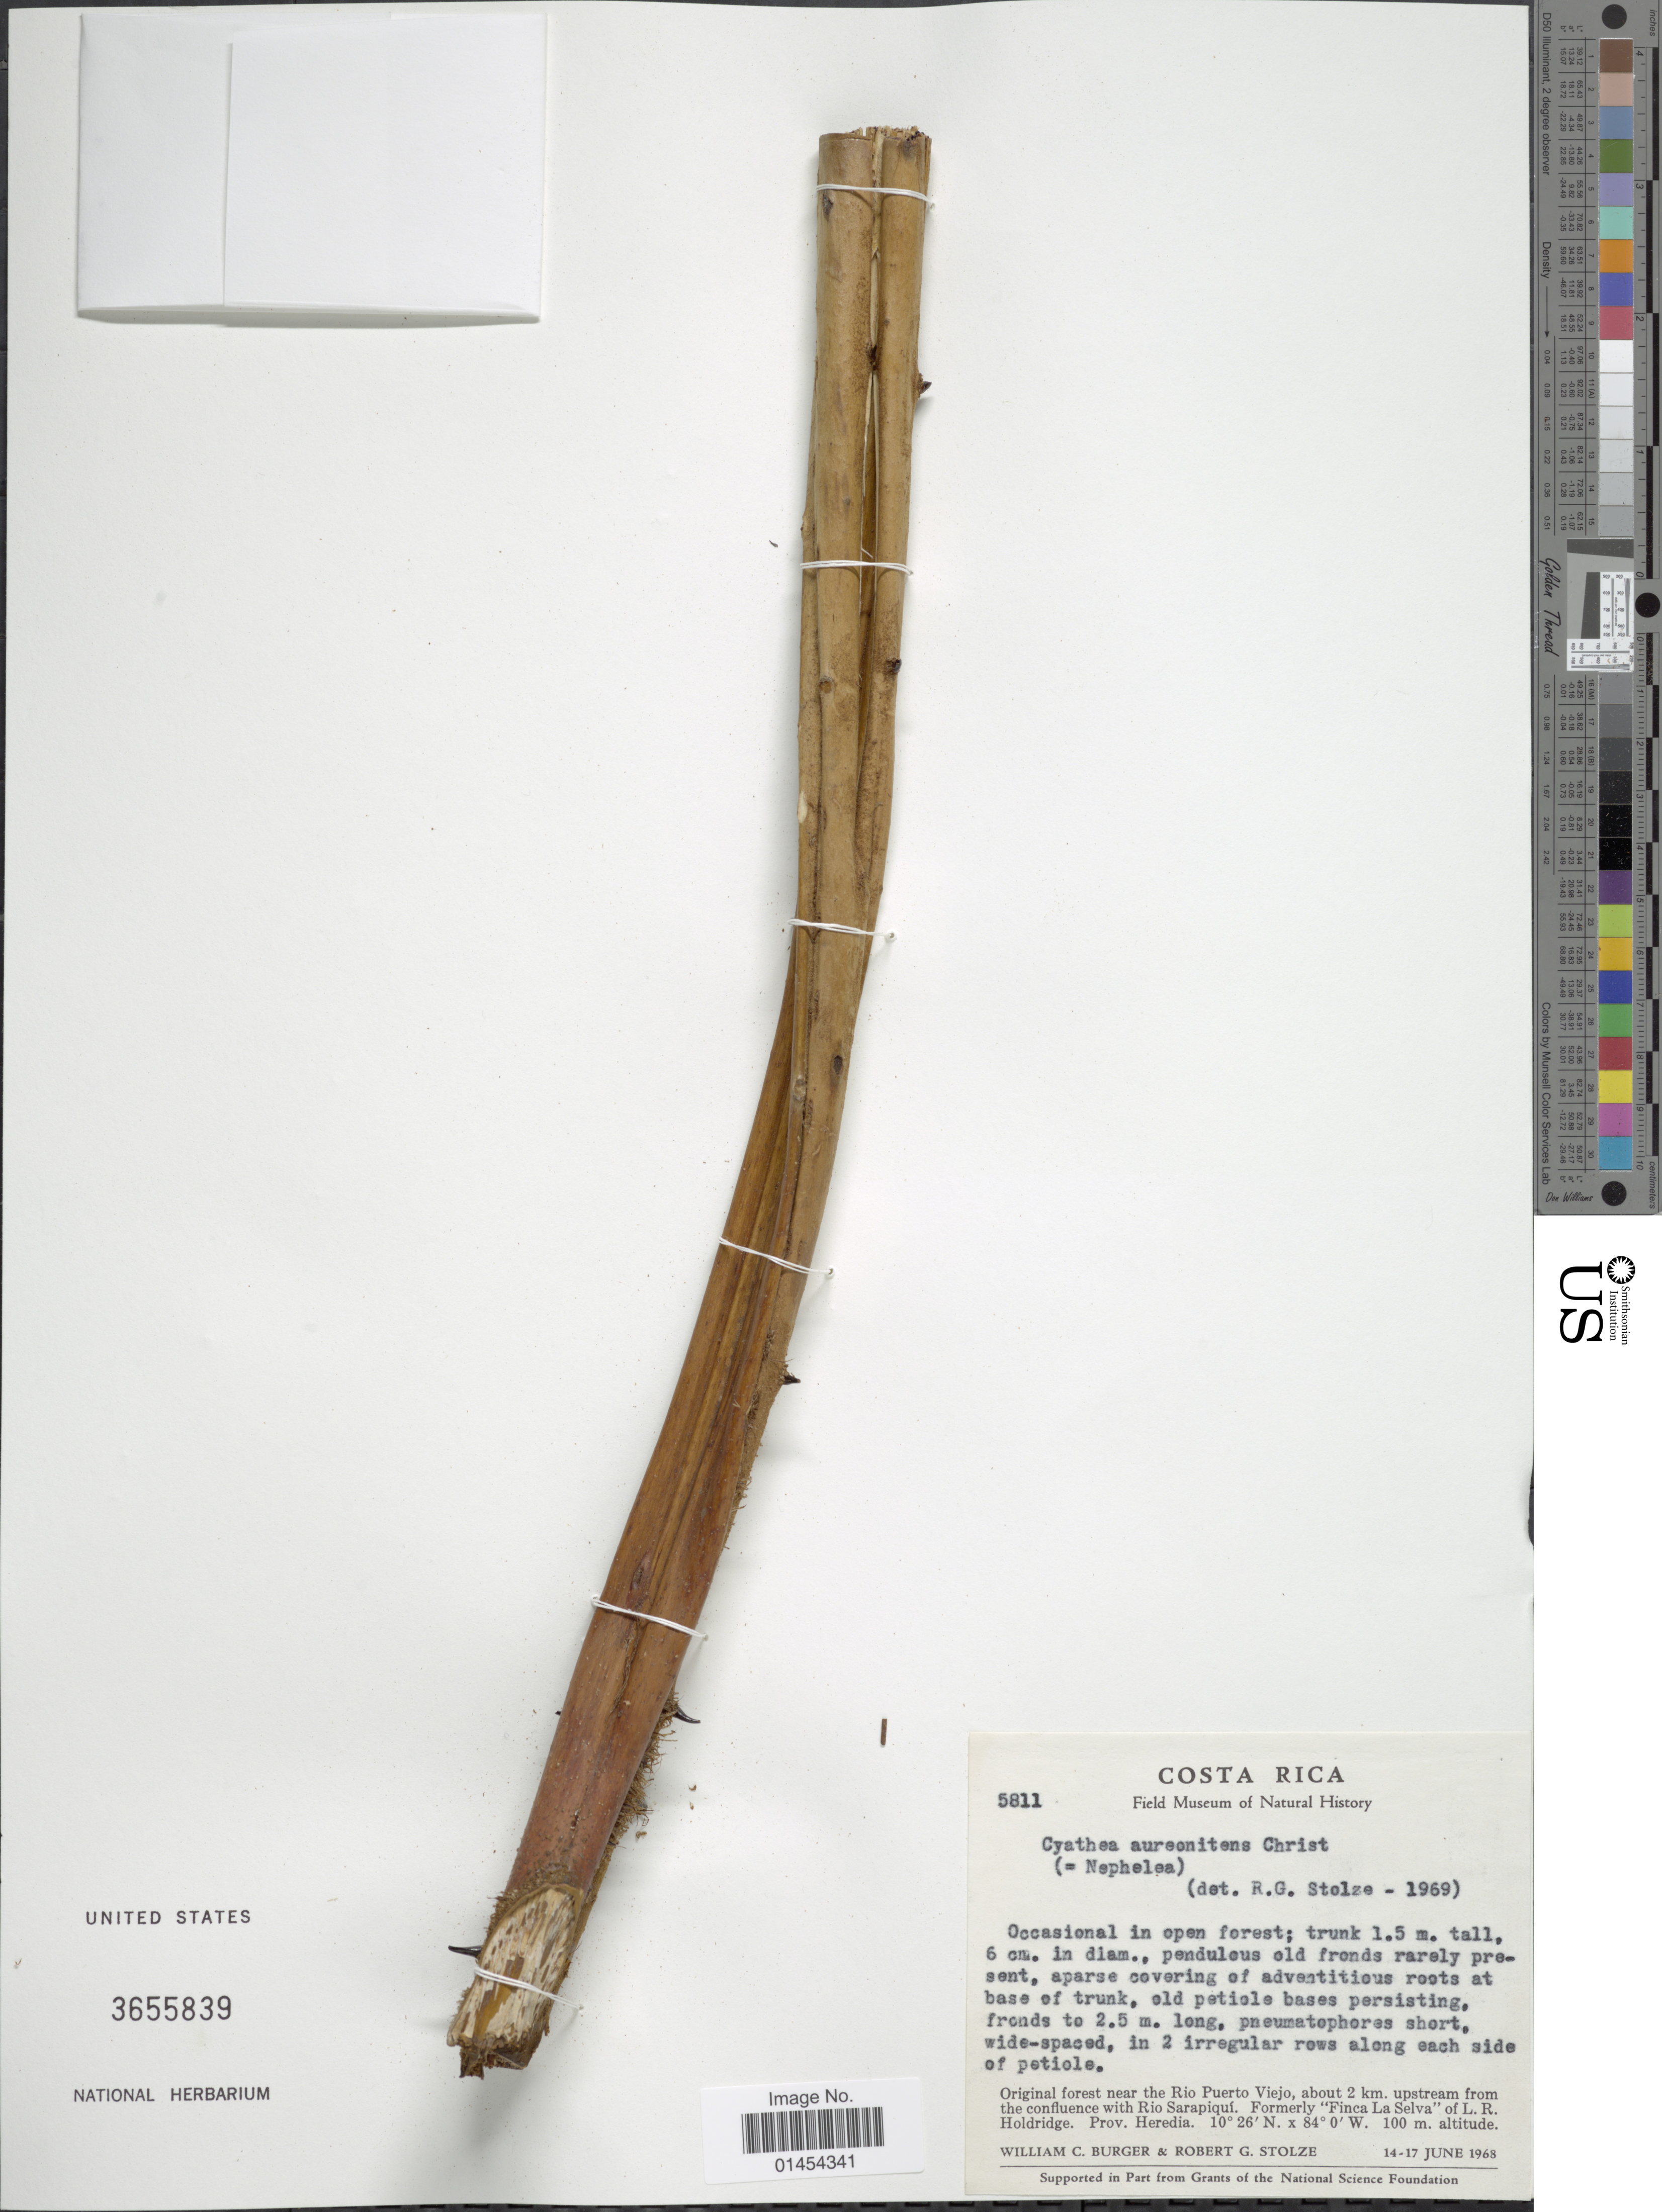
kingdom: Plantae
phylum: Tracheophyta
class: Polypodiopsida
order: Cyatheales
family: Cyatheaceae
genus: Alsophila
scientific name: Alsophila erinacea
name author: (H. Karst.) D.S. Conant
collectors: W. Burger & R. G. Stolze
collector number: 5811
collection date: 1968-06-14/1968-06-17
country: Costa Rica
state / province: Heredia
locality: Original forest near the Rio Puerto Viejo, about 2 km. upstream from the confluence with Rio Sarapiquí. Formerly "Finca La Selva" of L.R. Holdridge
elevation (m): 100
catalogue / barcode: US 3655839